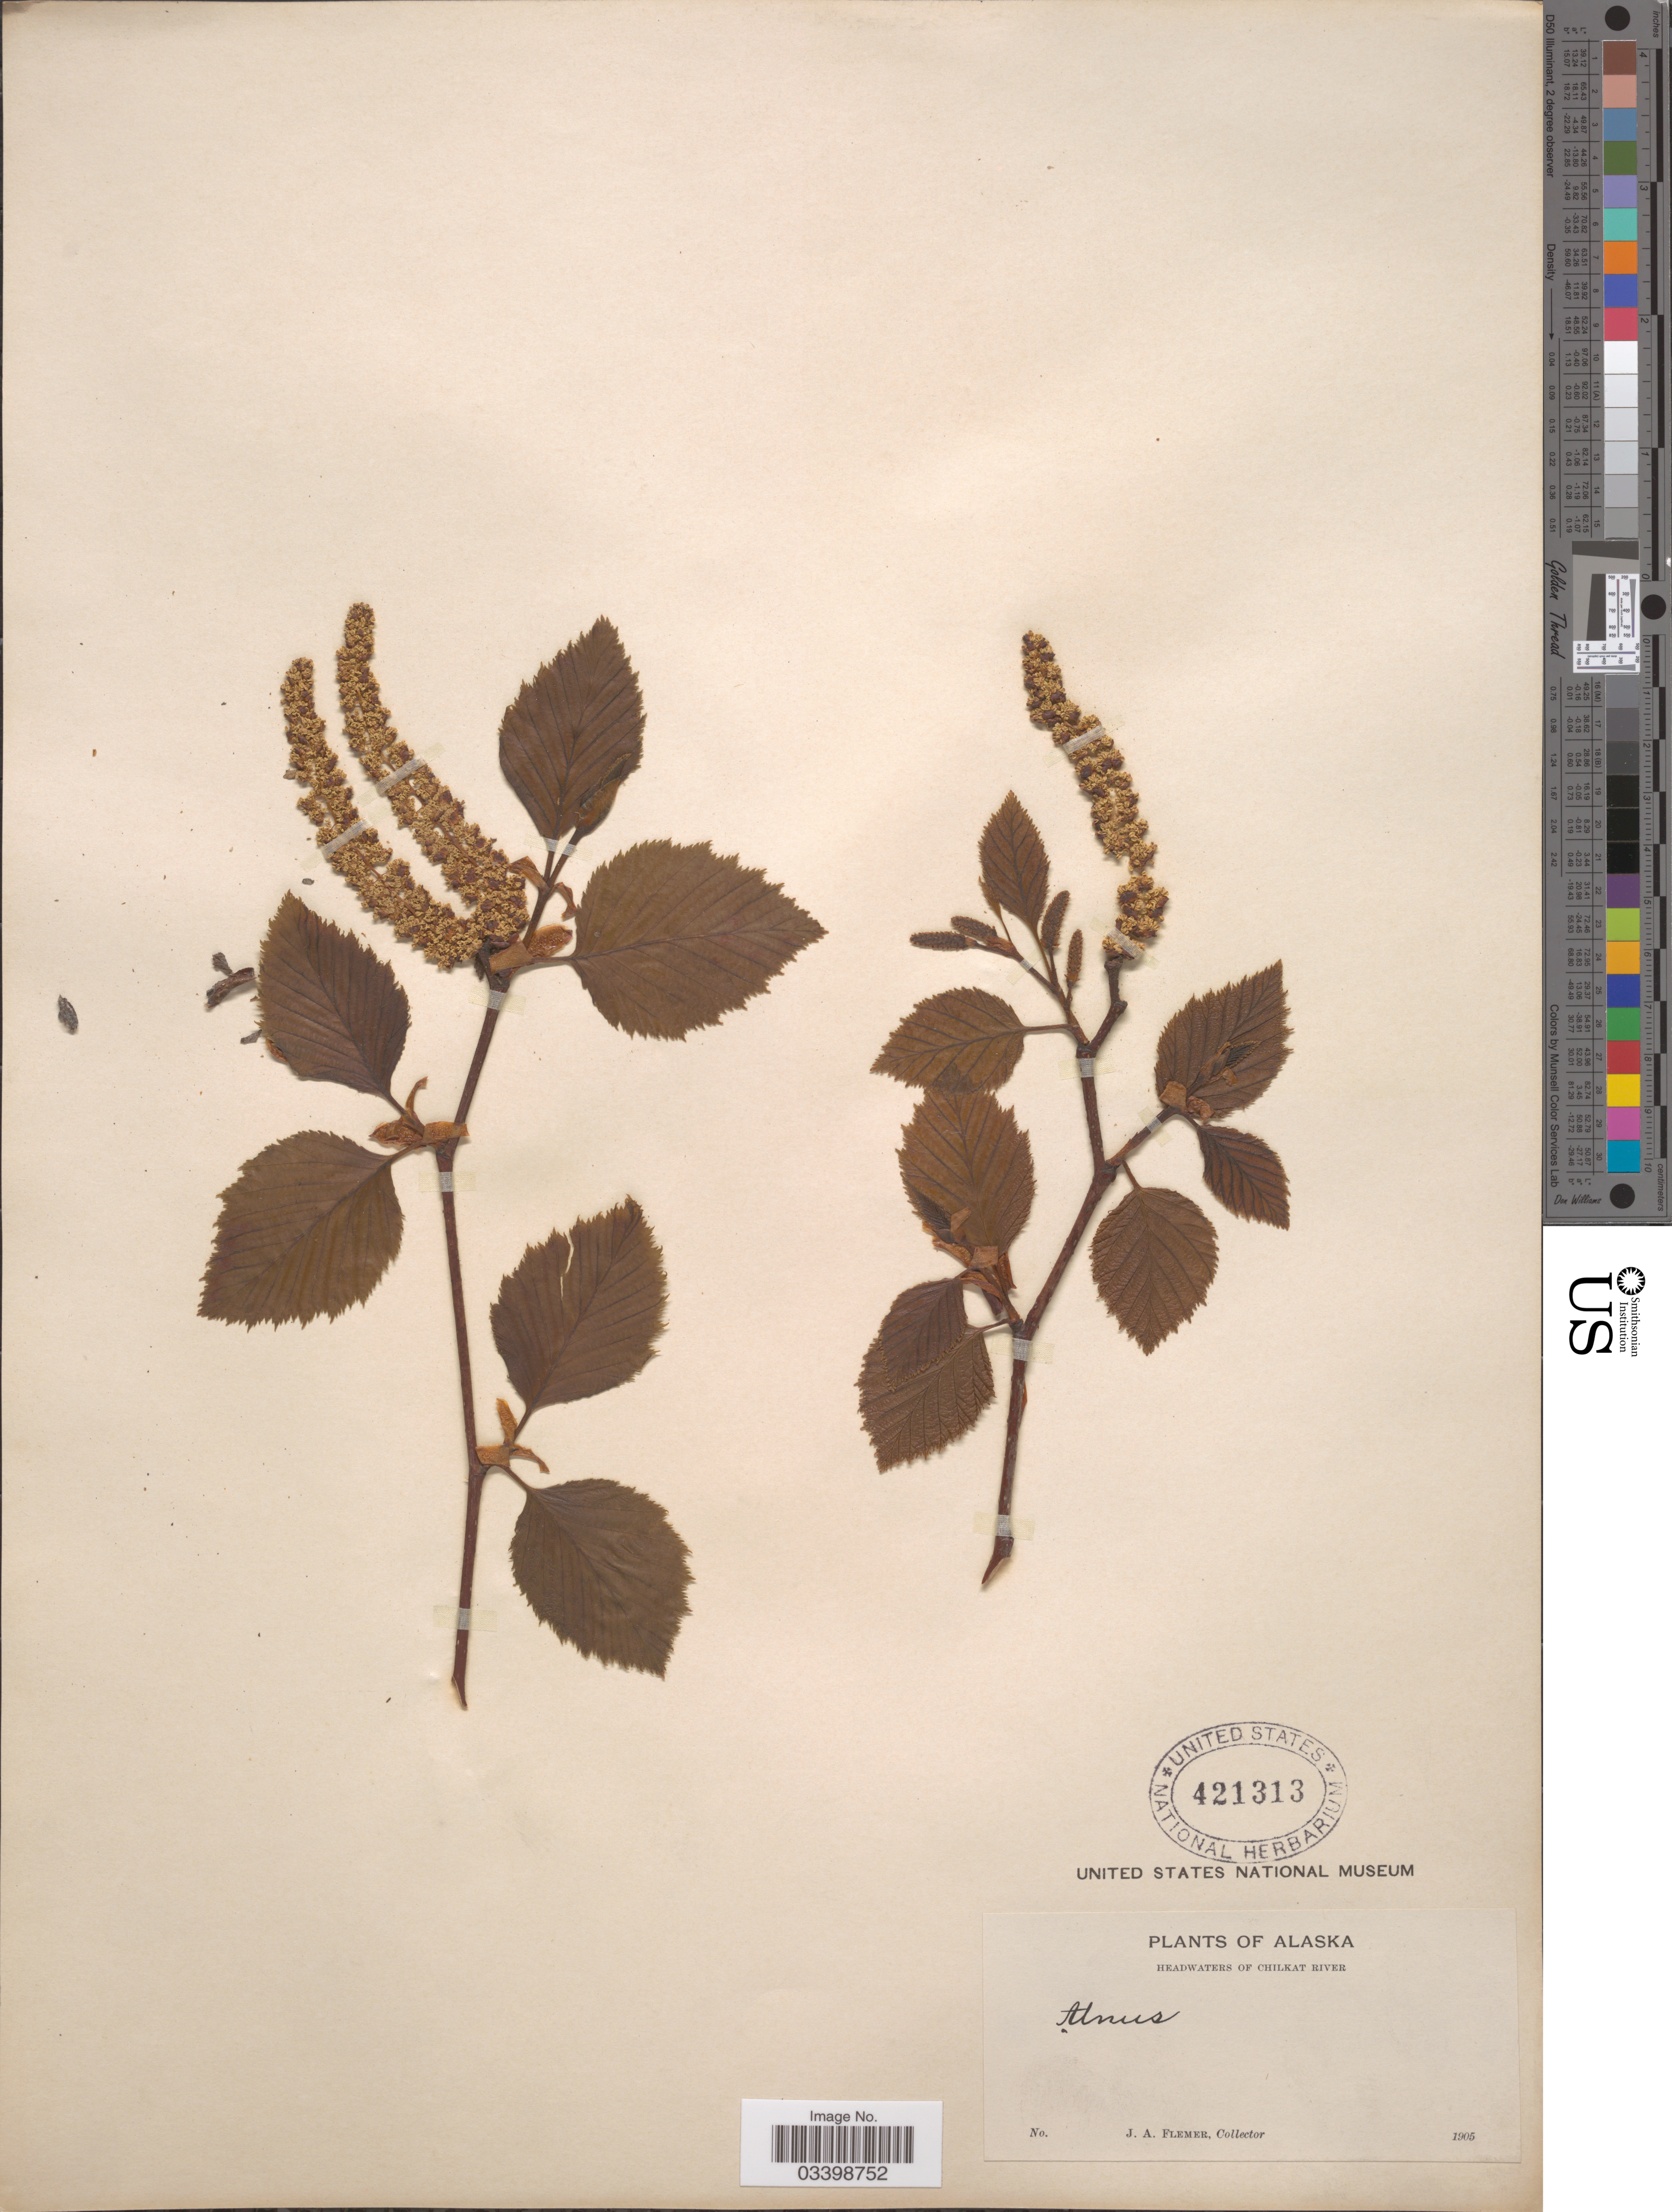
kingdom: Plantae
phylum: Tracheophyta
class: Magnoliopsida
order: Fagales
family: Betulaceae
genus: Alnus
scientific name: Alnus viridis subsp. sinuata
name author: Regel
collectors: J. Flemer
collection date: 1905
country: United States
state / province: Alaska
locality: Headwaters of Chilkat River.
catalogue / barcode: US 421313